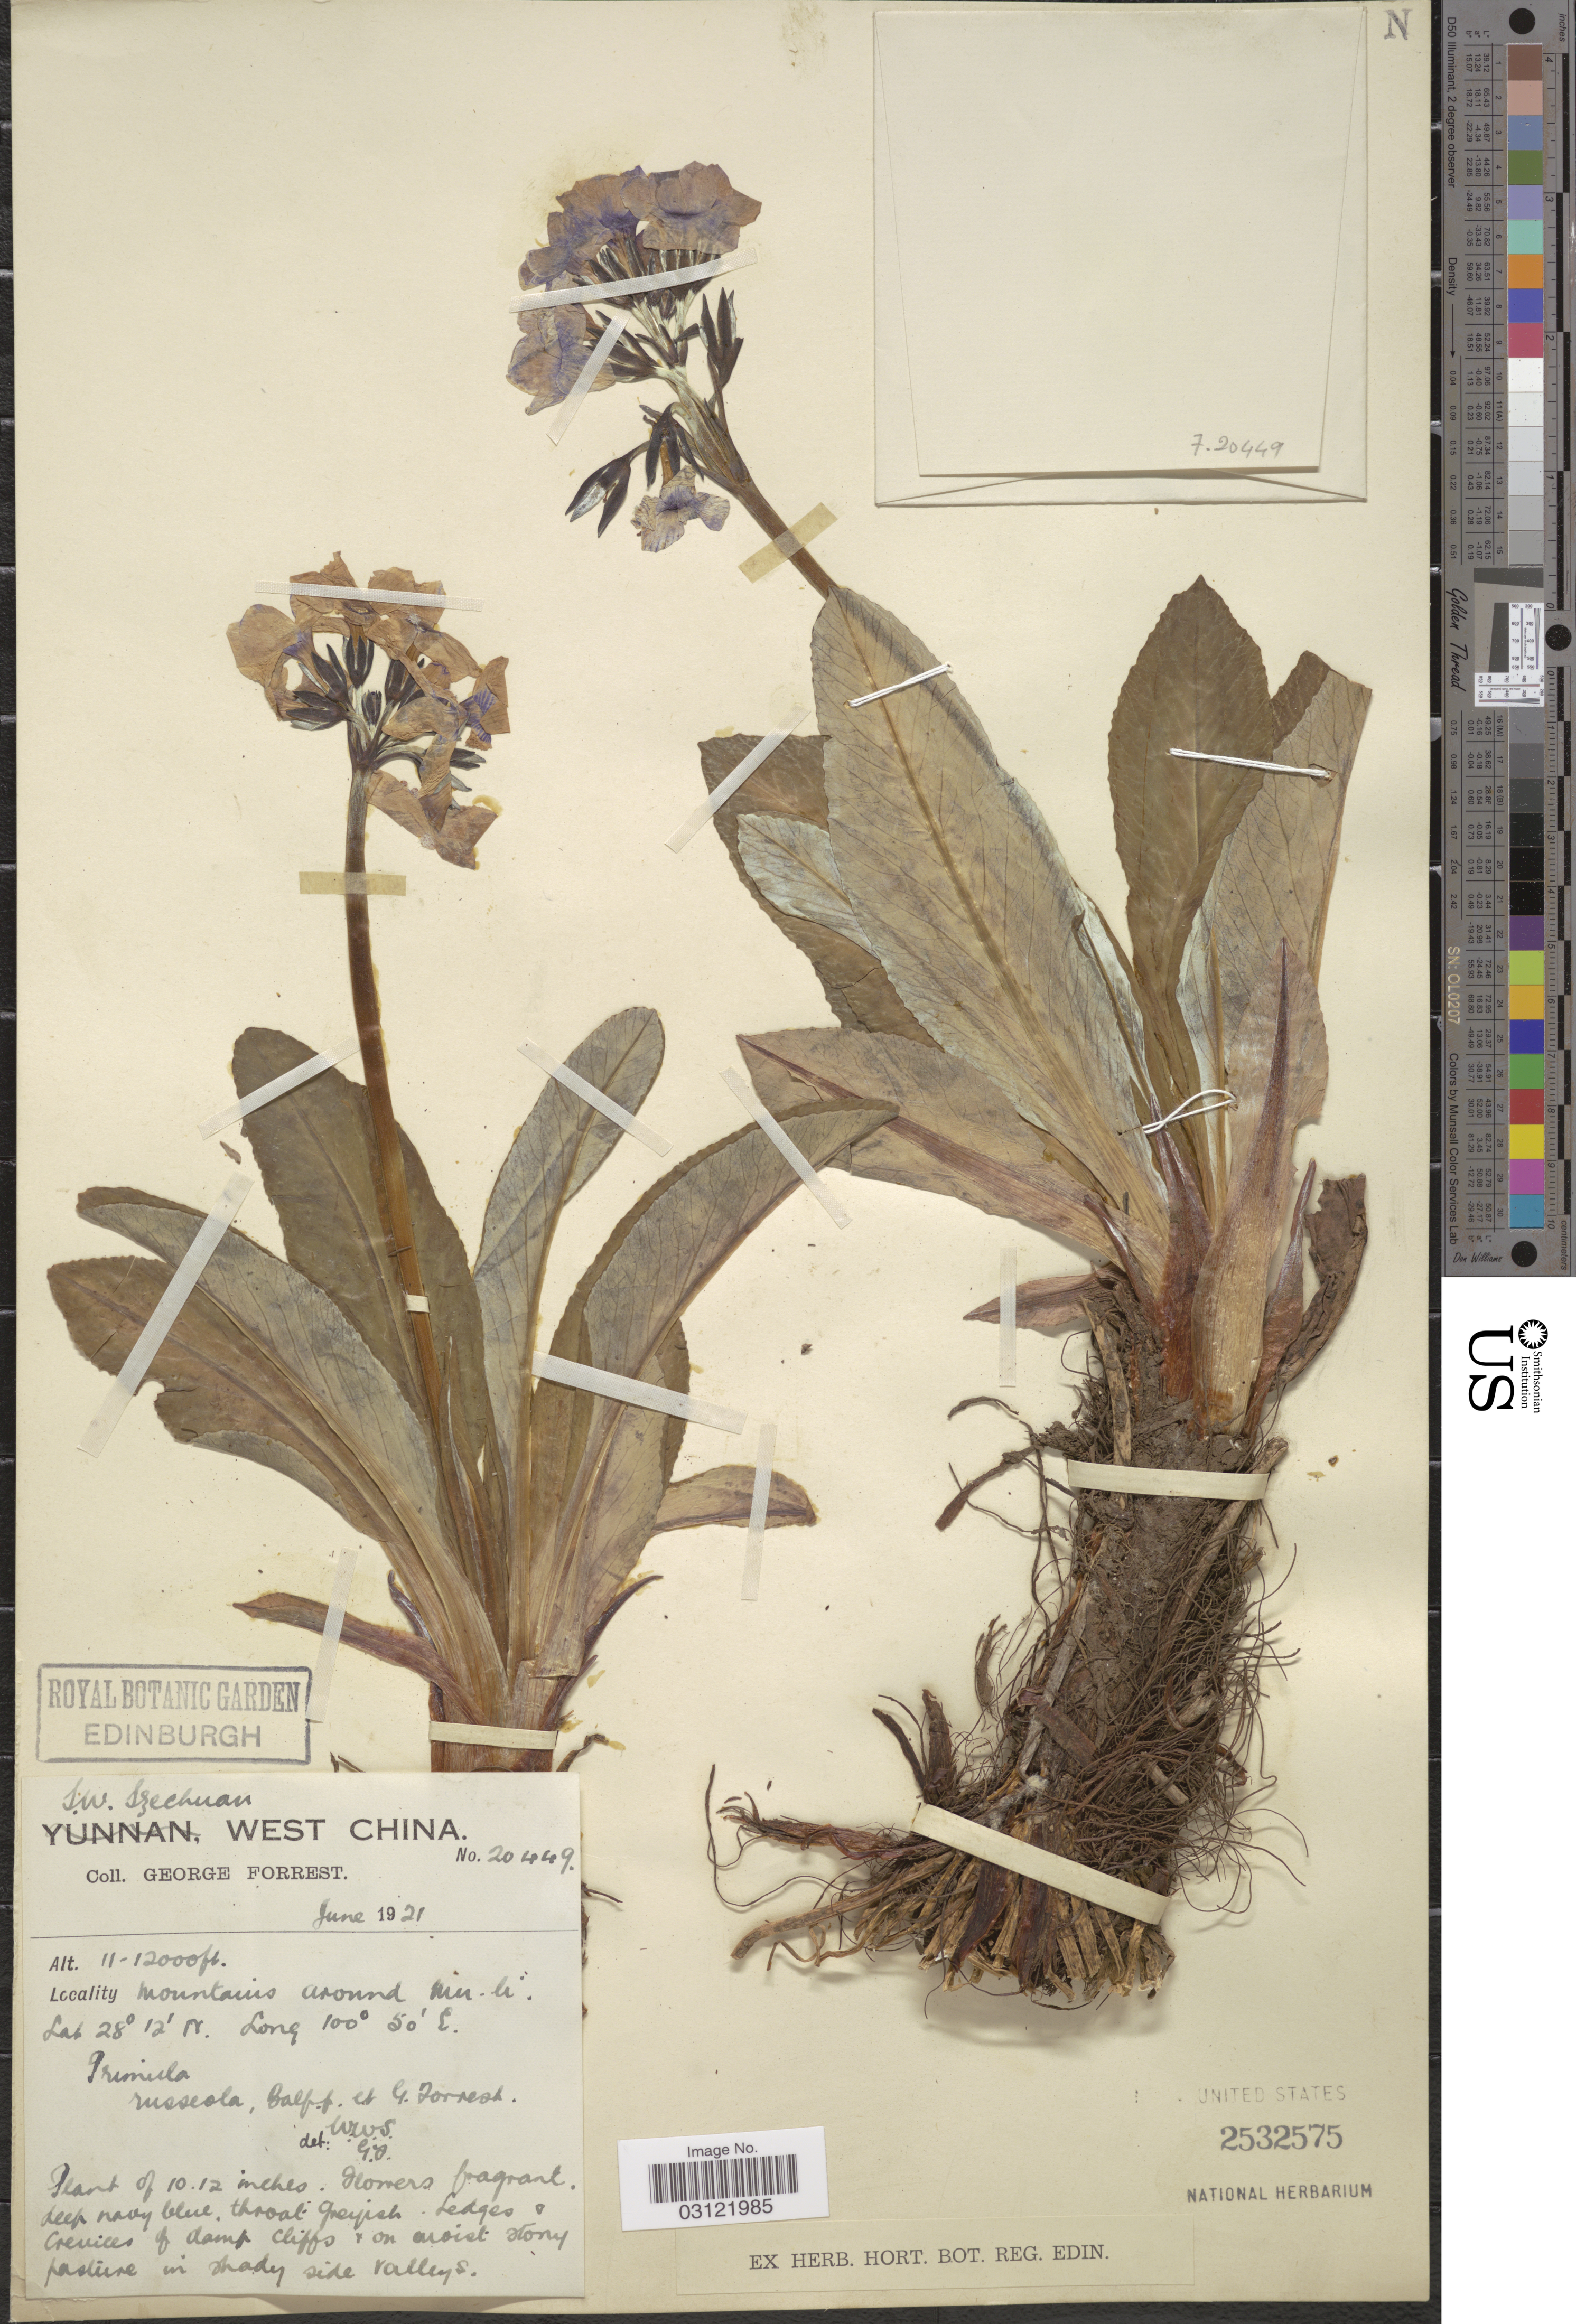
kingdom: Plantae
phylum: Tracheophyta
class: Magnoliopsida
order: Ericales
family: Primulaceae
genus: Primula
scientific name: Primula russeola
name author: Balf. f. & Forrest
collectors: G. Forrest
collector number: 20449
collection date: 1921-06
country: China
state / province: Sichuan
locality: S.W. Szechuan, West China. Mountains around Min-li.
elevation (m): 3353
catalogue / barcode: US 2532575